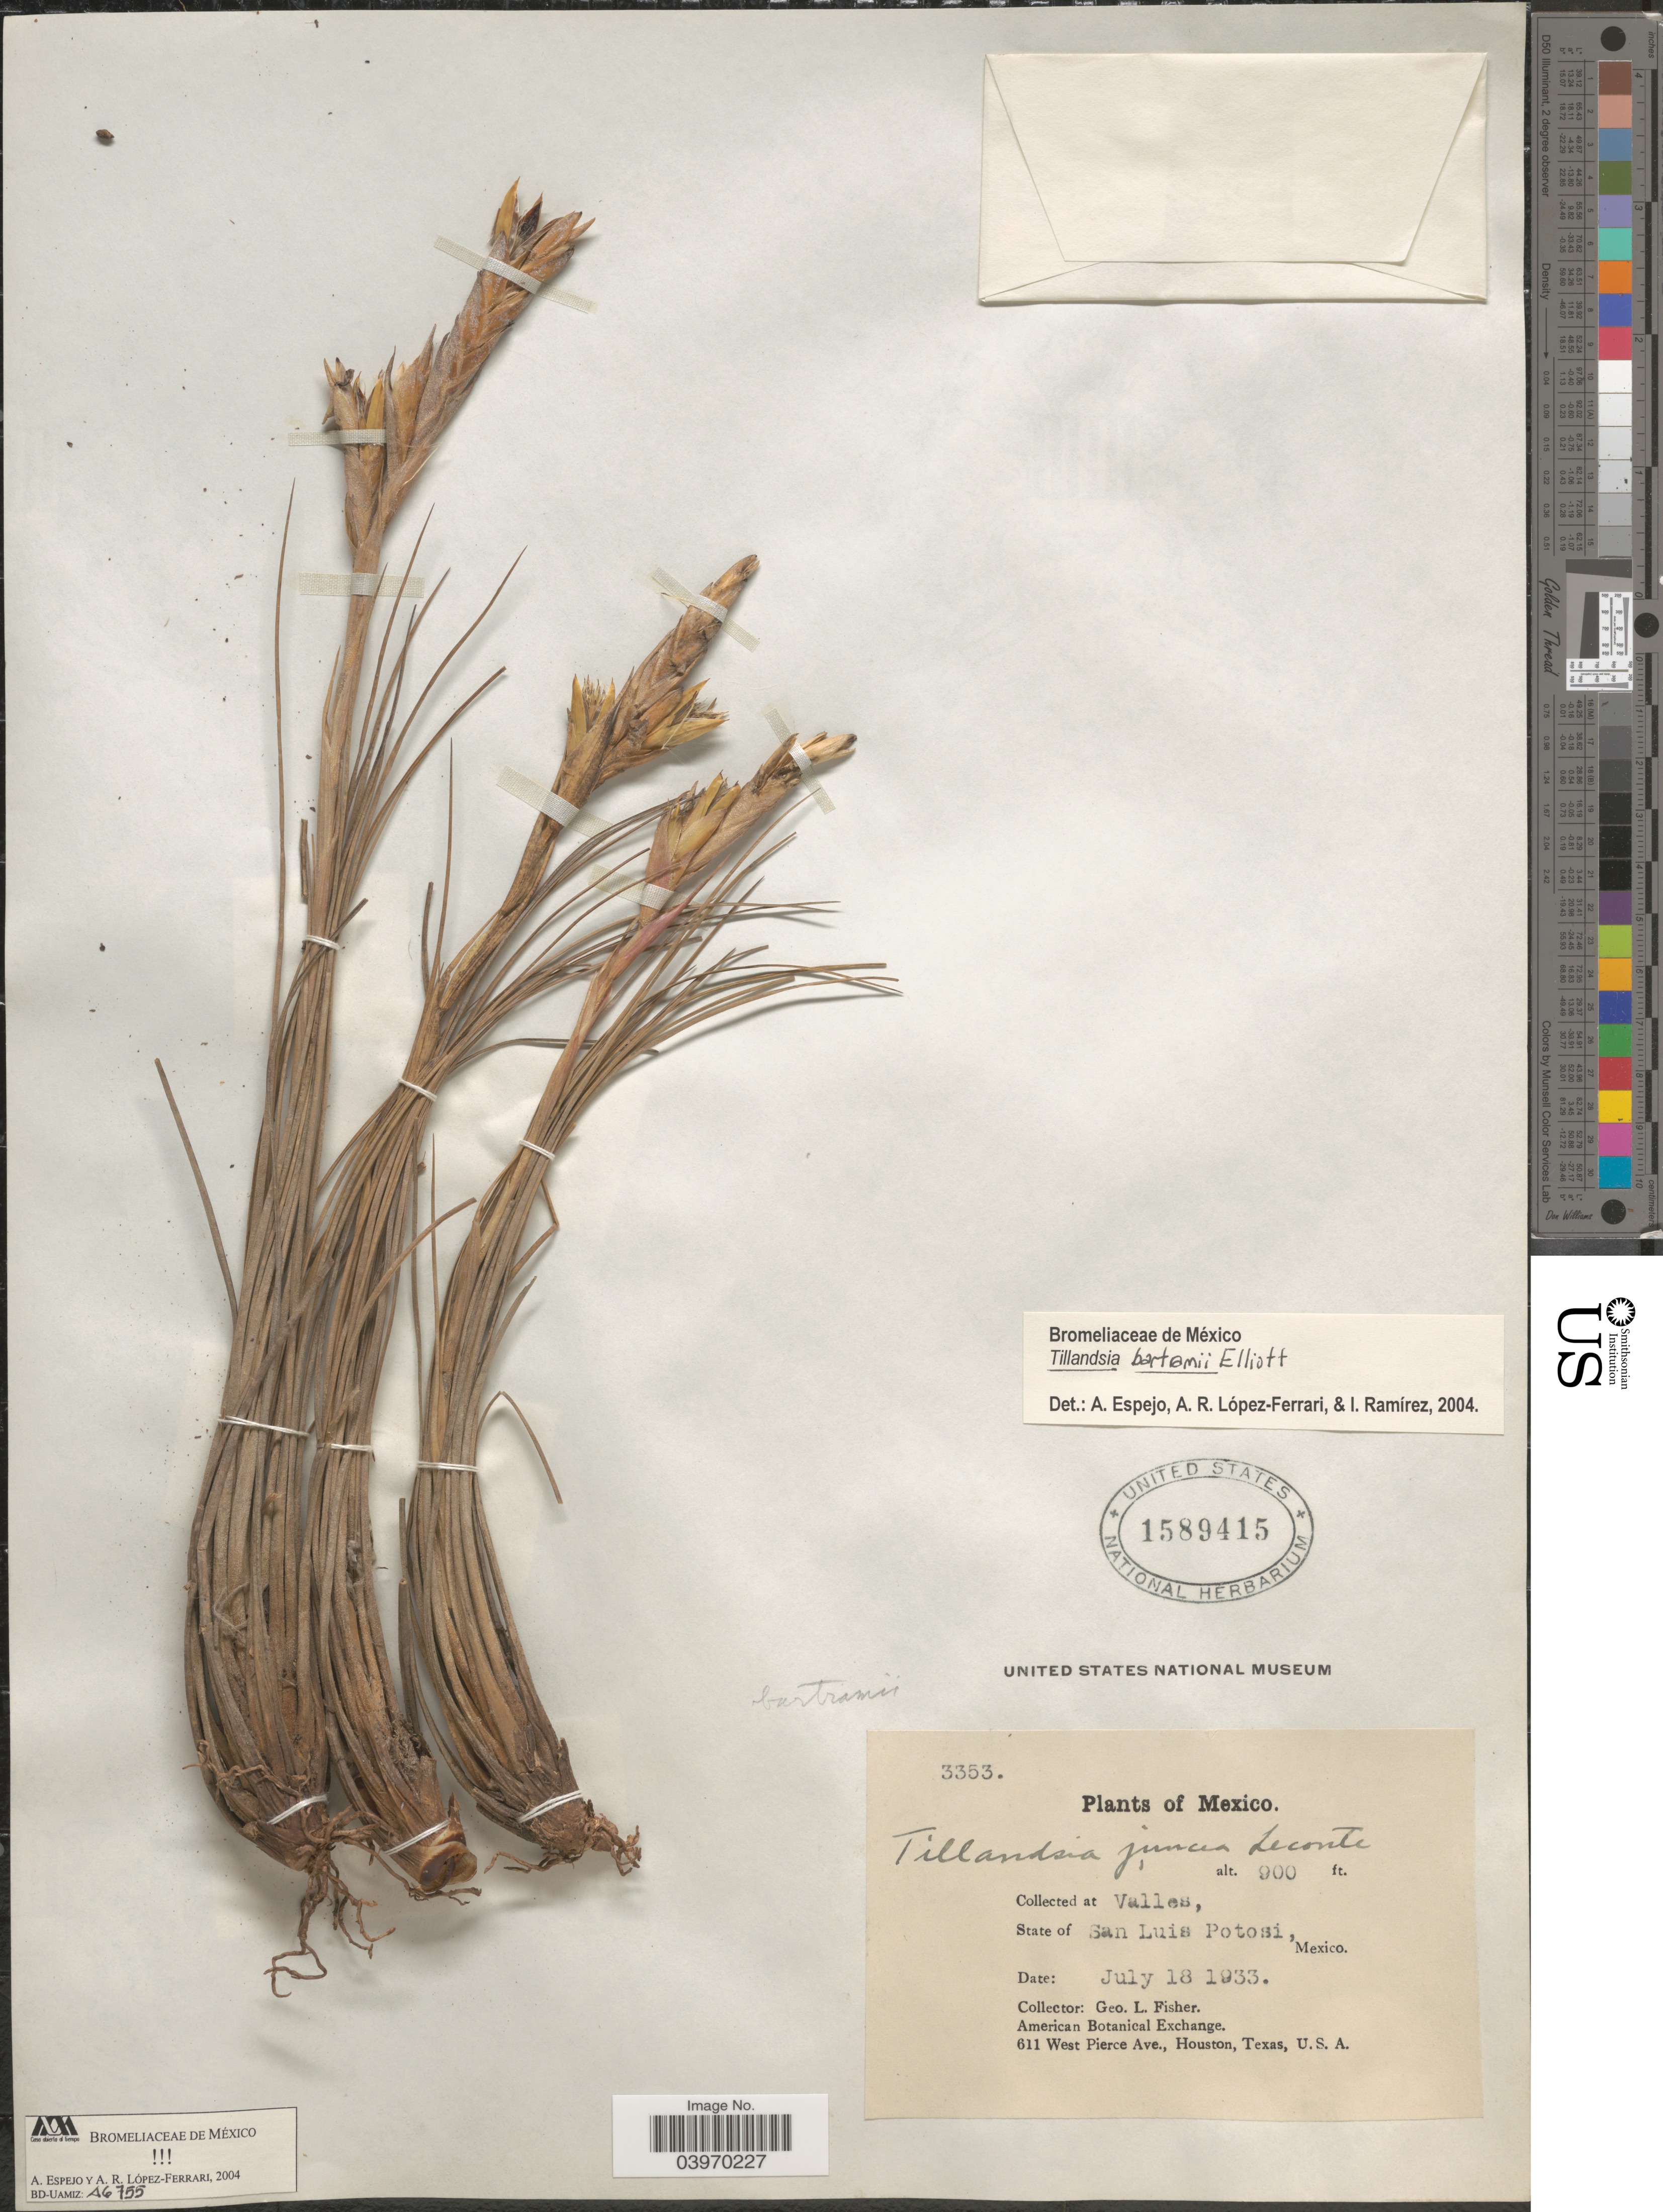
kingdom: Plantae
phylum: Tracheophyta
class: Liliopsida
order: Poales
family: Bromeliaceae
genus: Tillandsia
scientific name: Tillandsia bartramii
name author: Elliott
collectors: G. L. Fisher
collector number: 3353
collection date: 1933-07-18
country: Mexico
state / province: San Luis Potosí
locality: Valles.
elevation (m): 274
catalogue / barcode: US 1589415